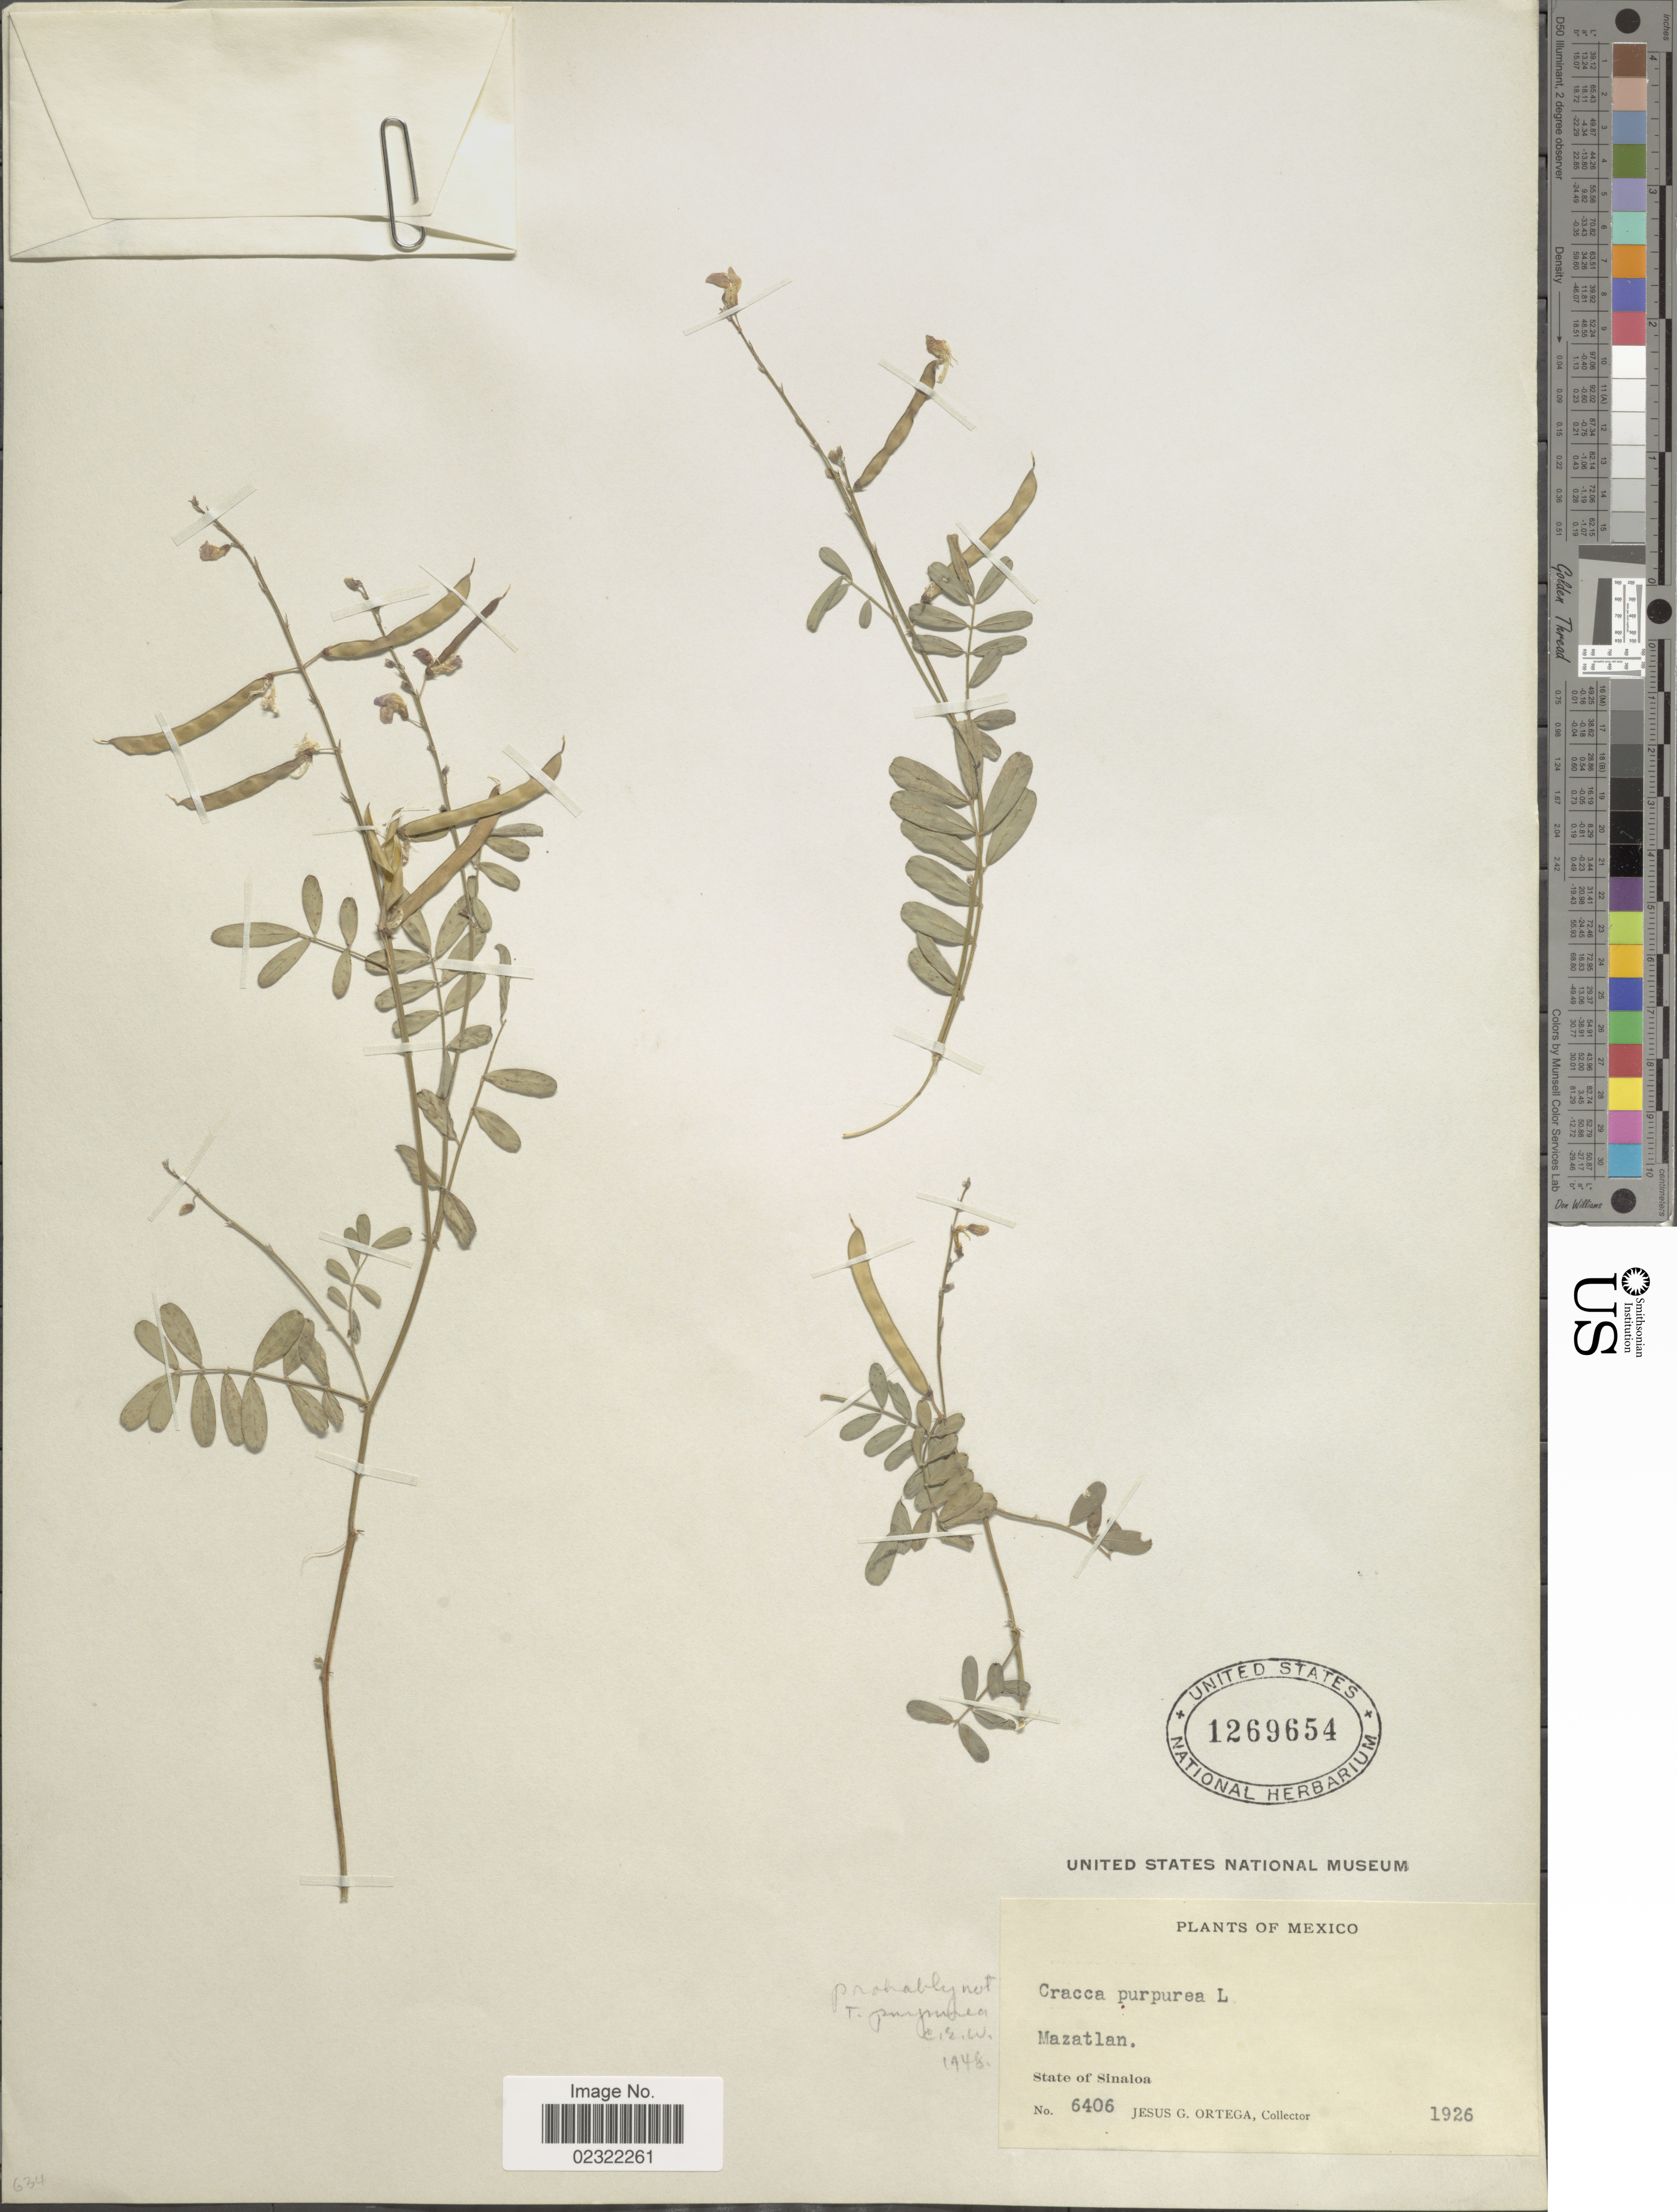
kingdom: Plantae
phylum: Tracheophyta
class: Magnoliopsida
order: Fabales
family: Fabaceae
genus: Tephrosia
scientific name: Tephrosia cinerea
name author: (L.) Pers.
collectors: J. Ortega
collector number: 6406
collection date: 1926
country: Mexico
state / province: Sinaloa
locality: State of Sinaloa. Mazatlan.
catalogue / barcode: US 1269654